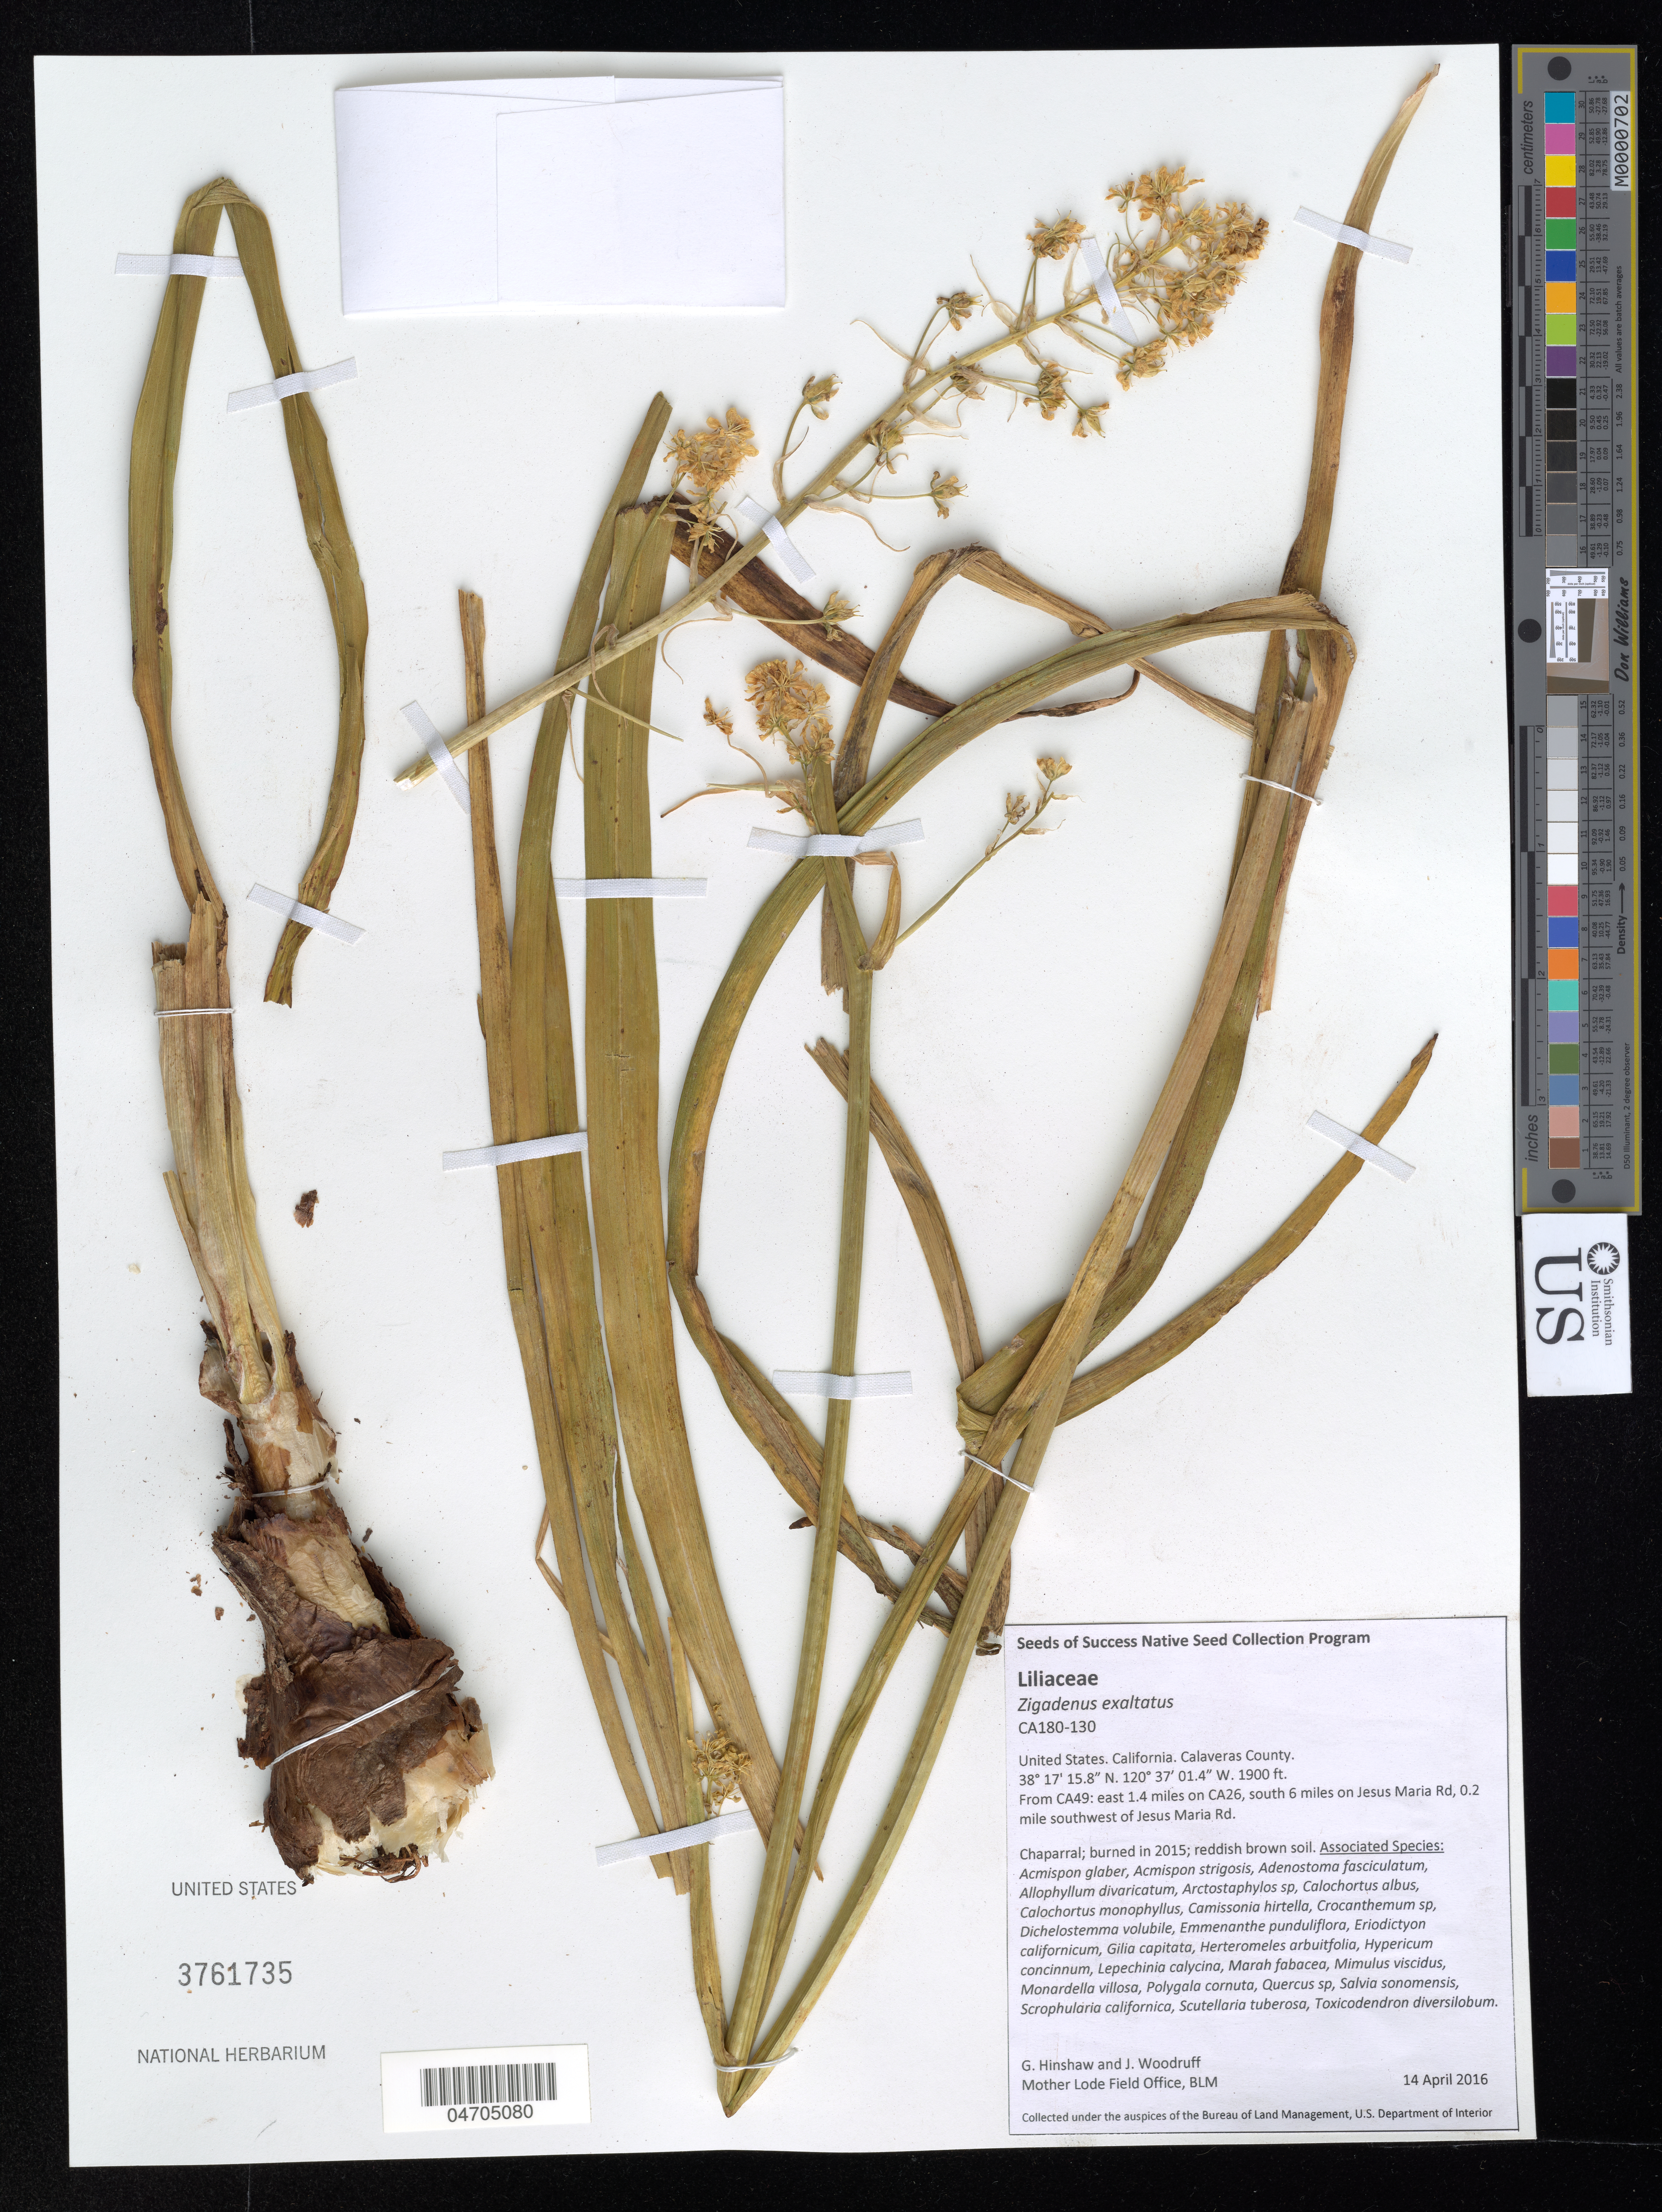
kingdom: Plantae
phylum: Tracheophyta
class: Liliopsida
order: Liliales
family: Melanthiaceae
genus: Zigadenus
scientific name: Zigadenus exaltatus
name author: Eastw.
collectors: G. Hinshaw & J. Woodruff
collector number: CA180-130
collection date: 2016-04-14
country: United States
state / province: California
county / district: Calaveras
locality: Calaveras County. From CA49: east 1.4 miles on CA26, south 6 miles on Jesus Maria Rd, 0.2 mile southwest of Jesus Maria Rd.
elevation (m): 579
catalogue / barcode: US 3761735